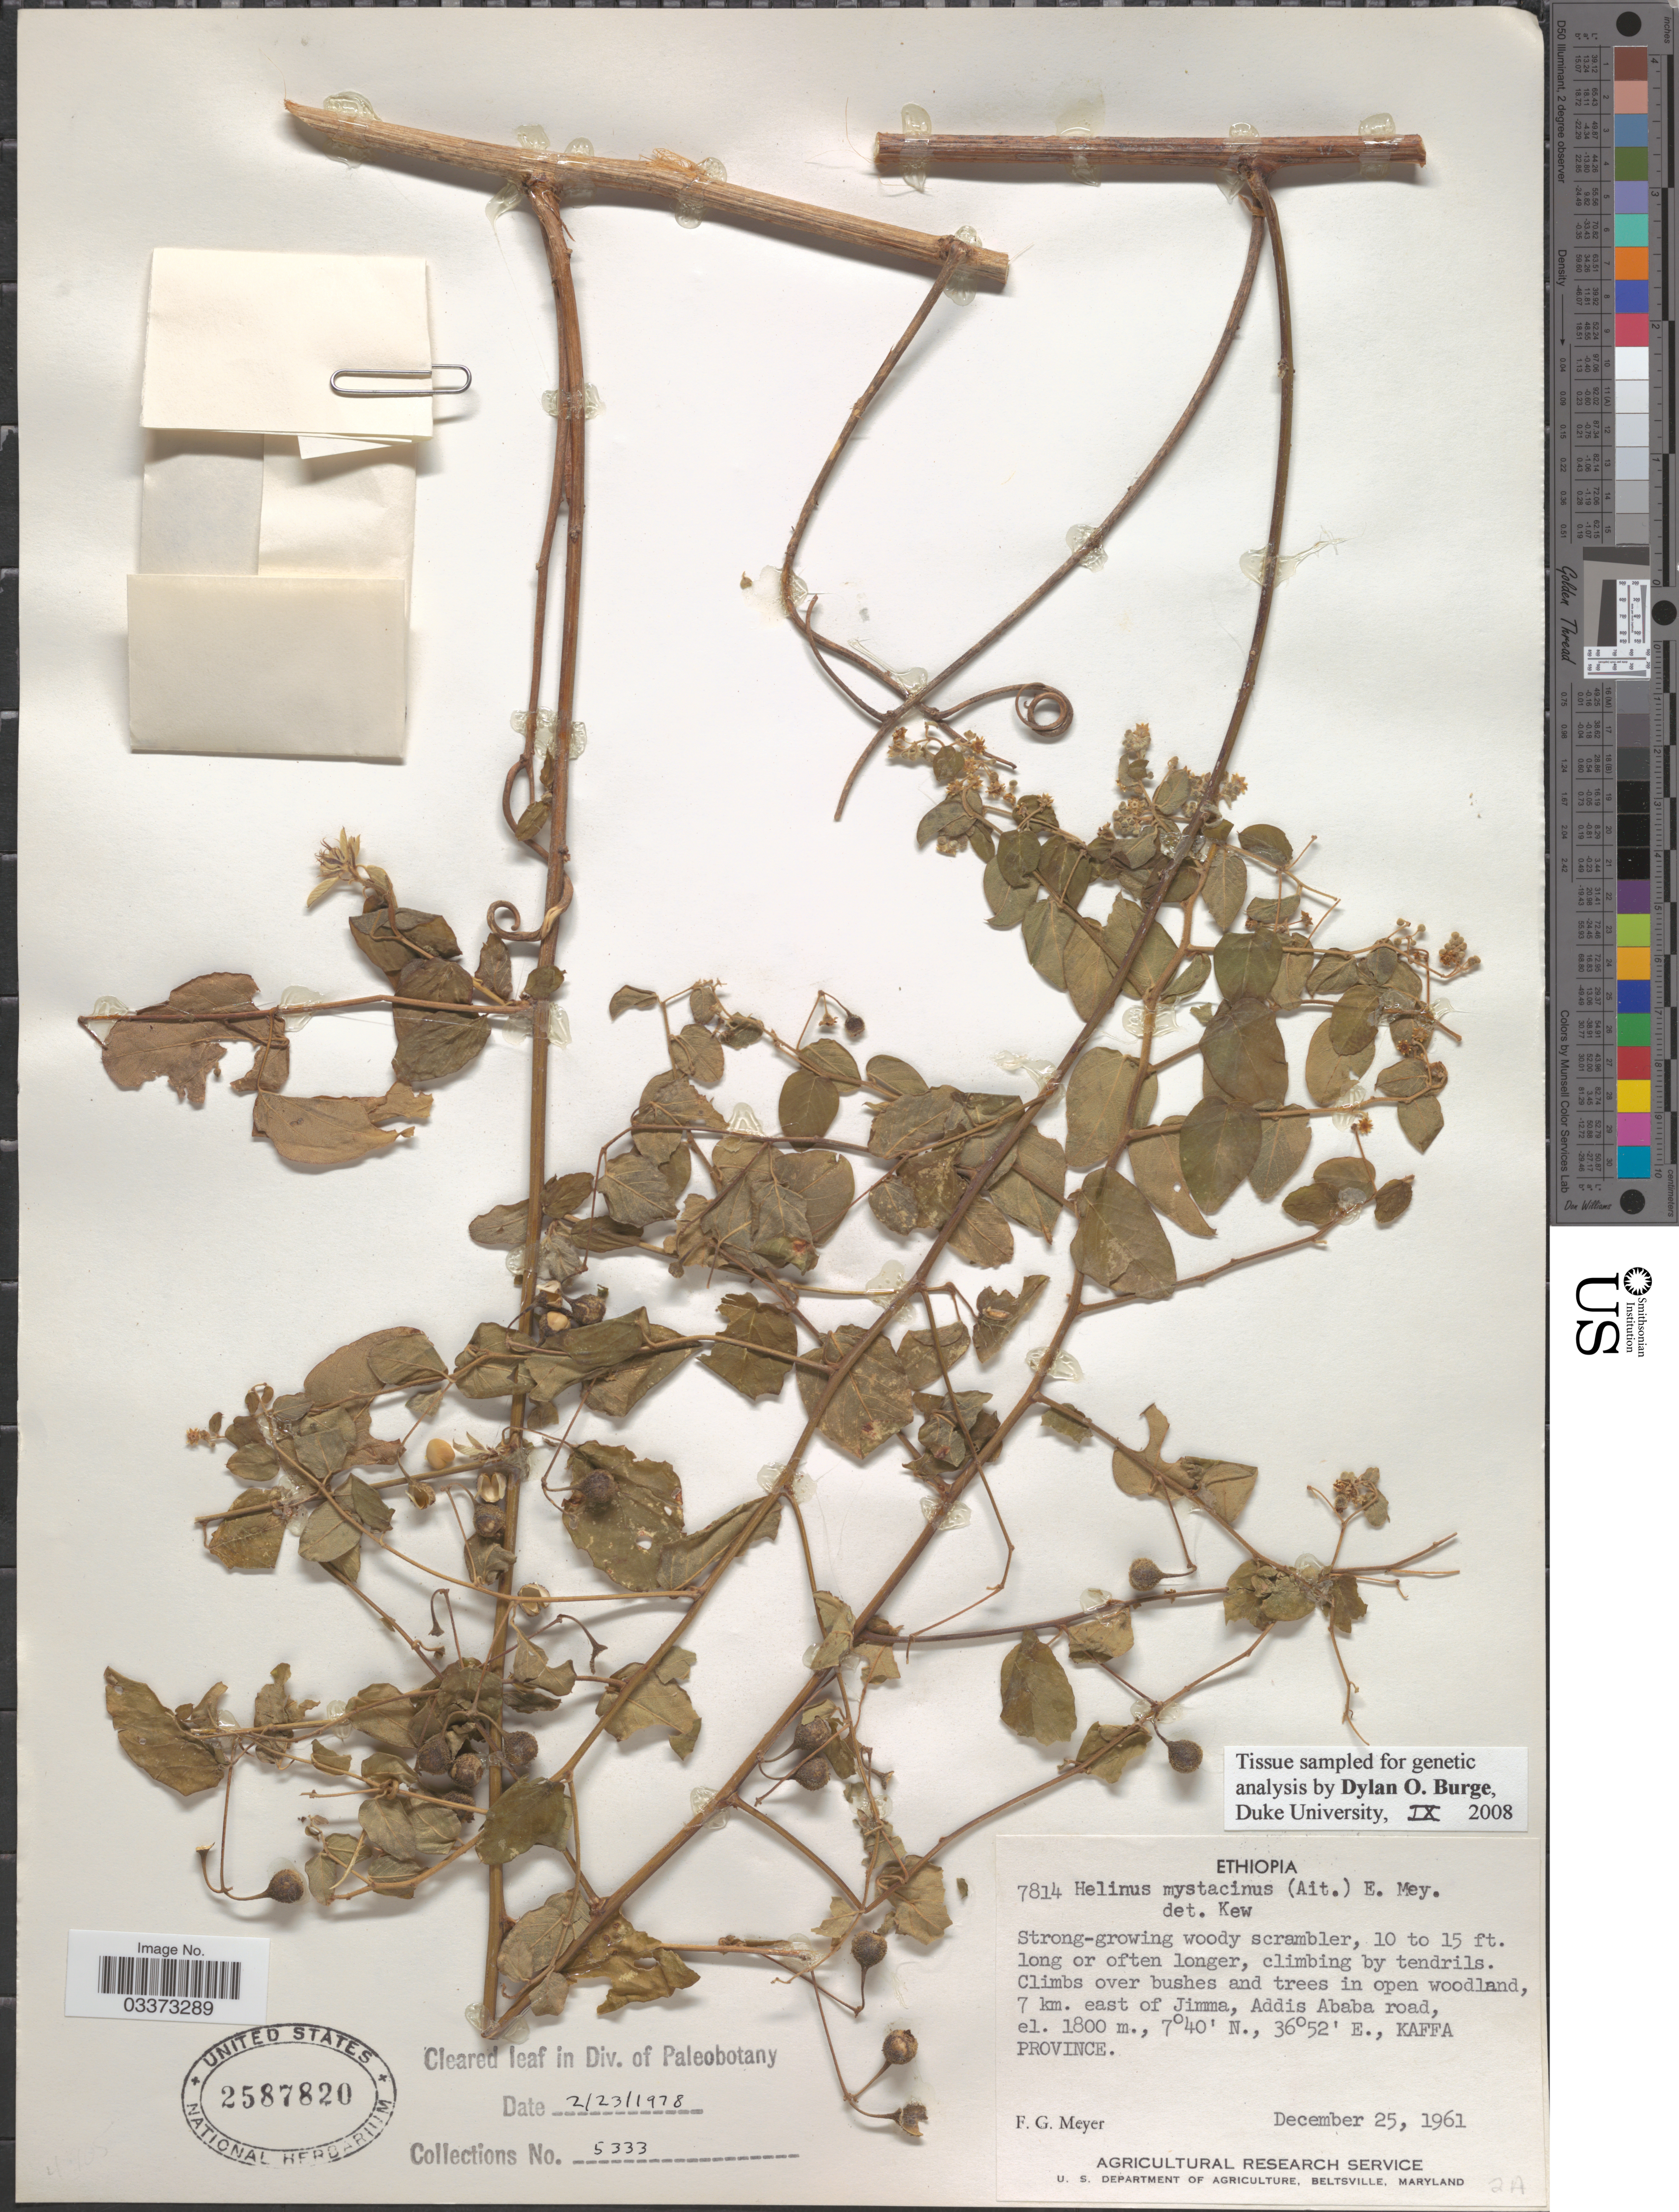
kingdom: Plantae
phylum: Tracheophyta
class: Magnoliopsida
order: Rosales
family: Rhamnaceae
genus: Helinus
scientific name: Helinus mystacinus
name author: (Aiton) E. Mey. ex Steud.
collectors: F. G. Meyer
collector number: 7814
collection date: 1961-12-25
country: Ethiopia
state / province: Addis Ababa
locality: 7 km. east of Jimma, Addis Ababa road, Kaffa Province.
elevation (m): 1800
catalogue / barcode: US 2587820